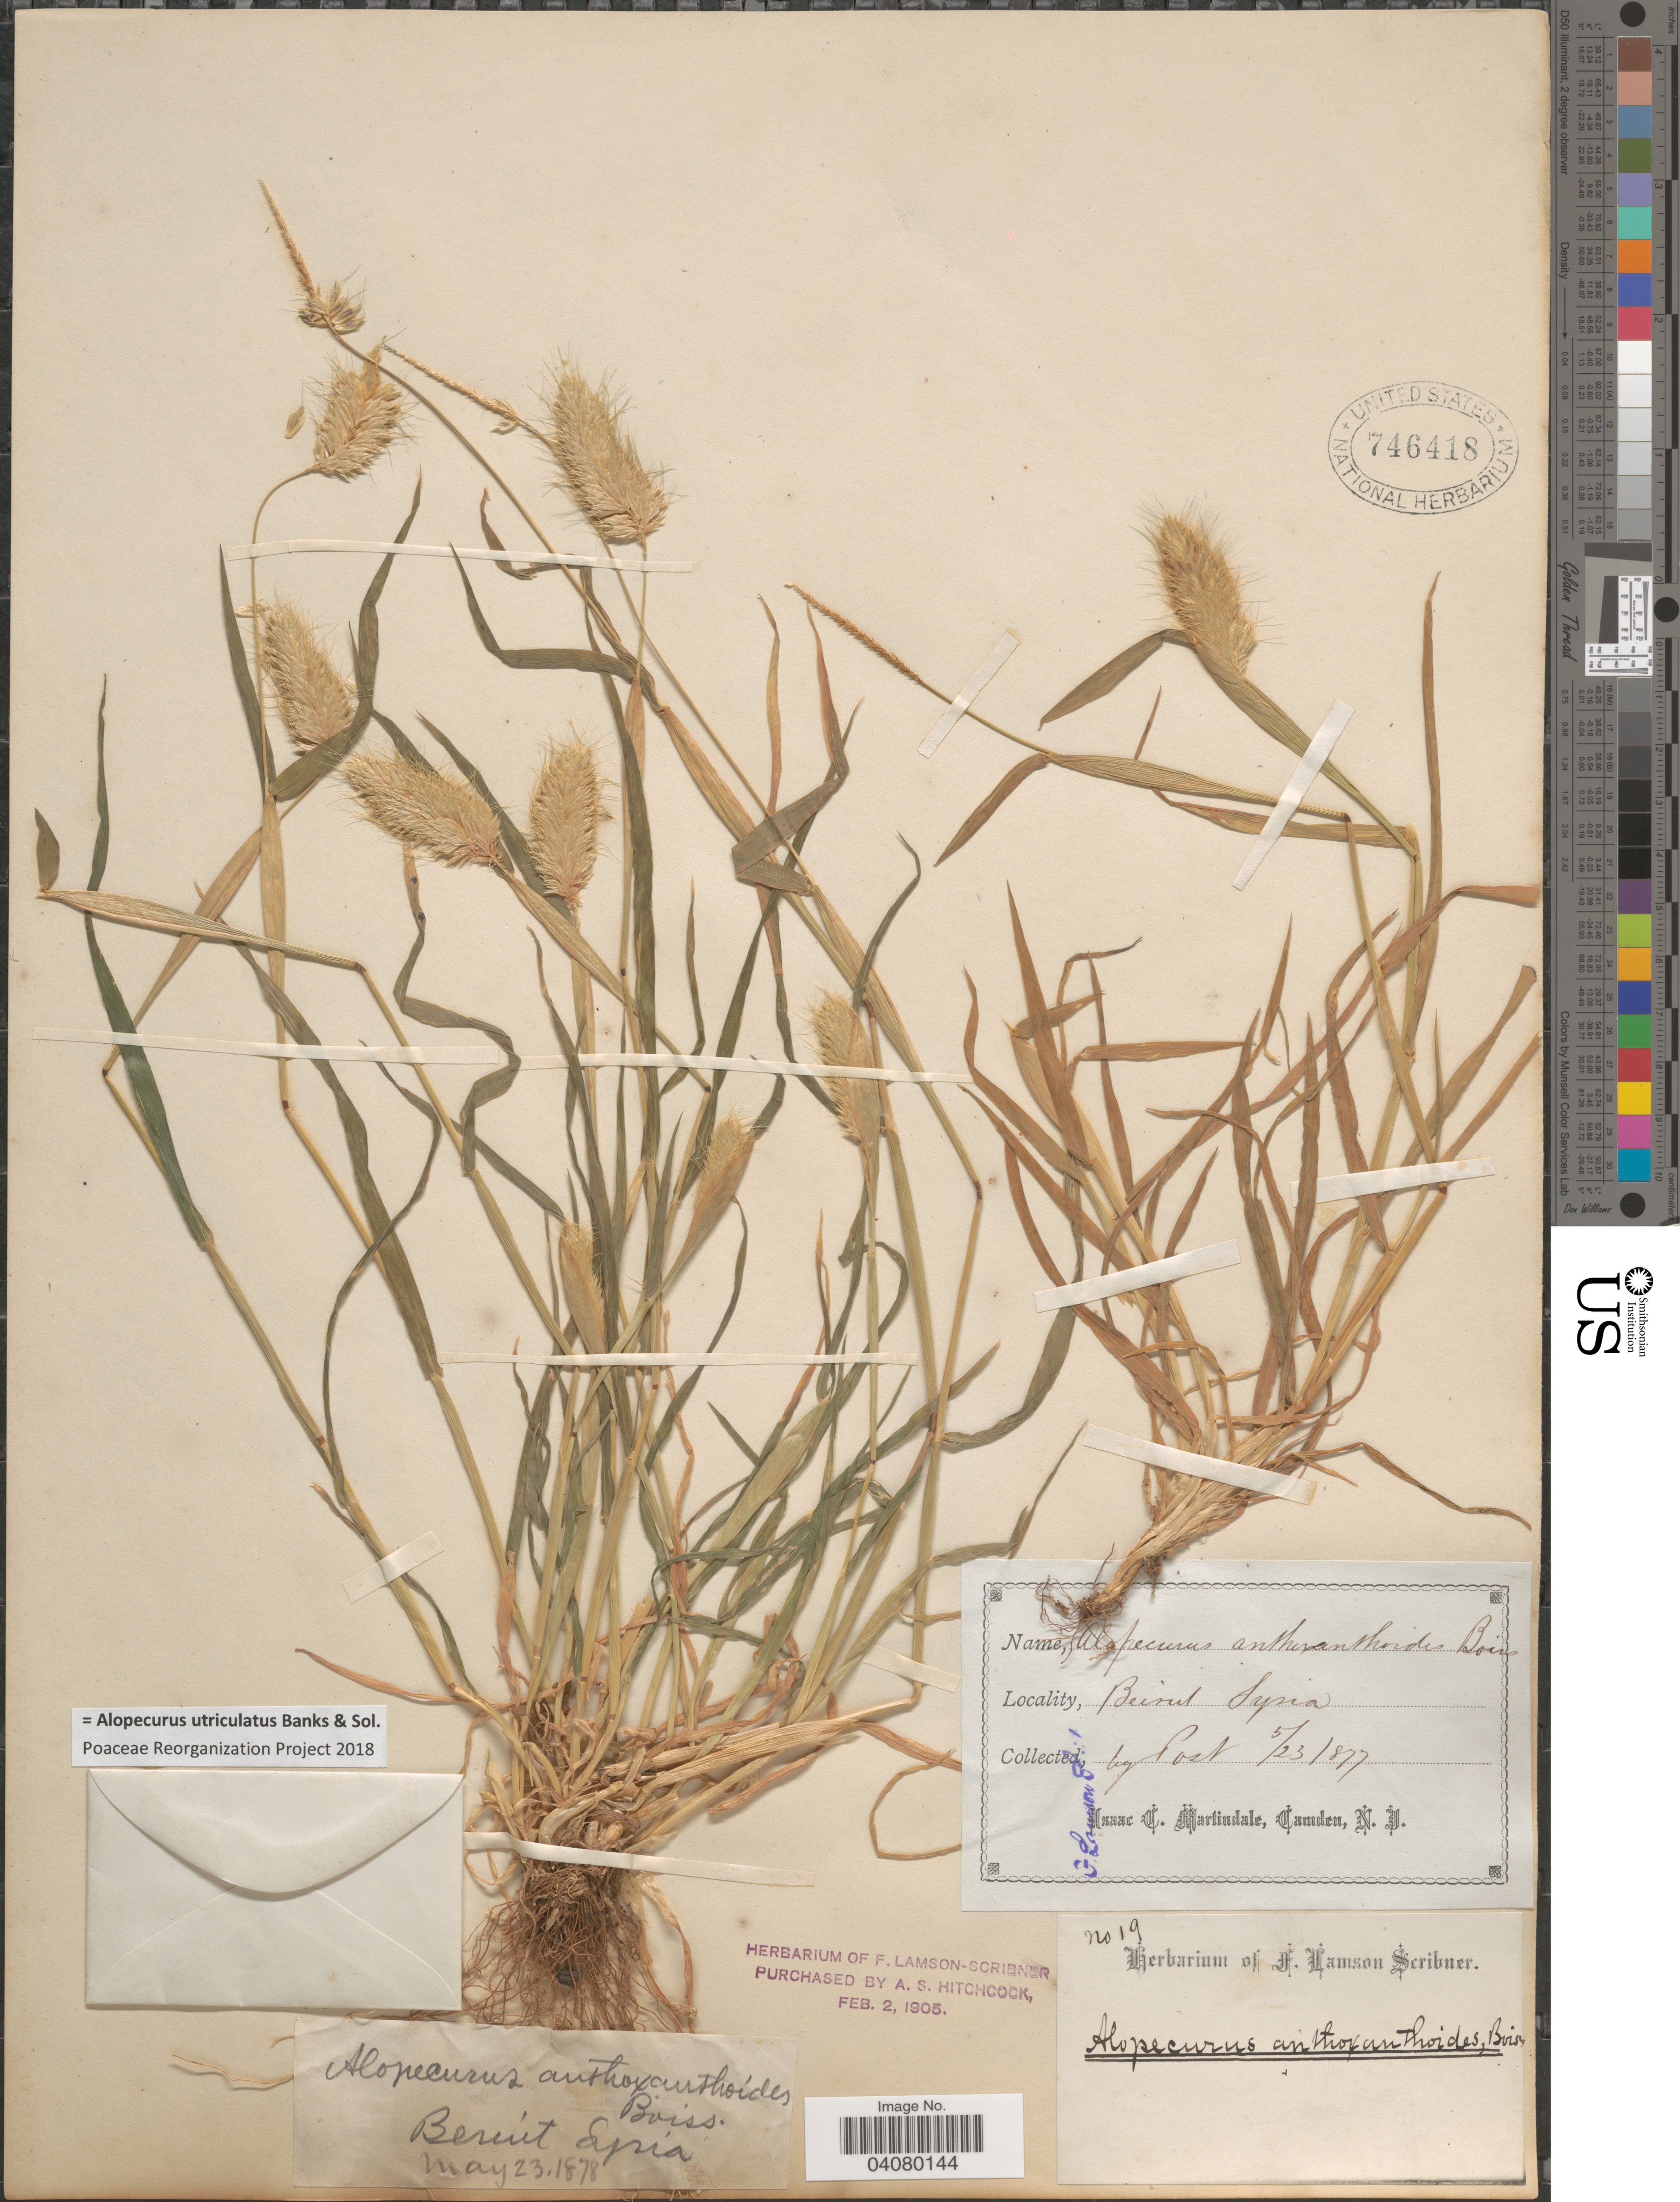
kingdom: Plantae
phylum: Tracheophyta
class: Liliopsida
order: Poales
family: Poaceae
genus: Alopecurus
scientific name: Alopecurus utriculatus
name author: Banks & Sol.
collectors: -- Post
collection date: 1878-05-23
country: Lebanon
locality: Beirut.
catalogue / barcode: US 746418